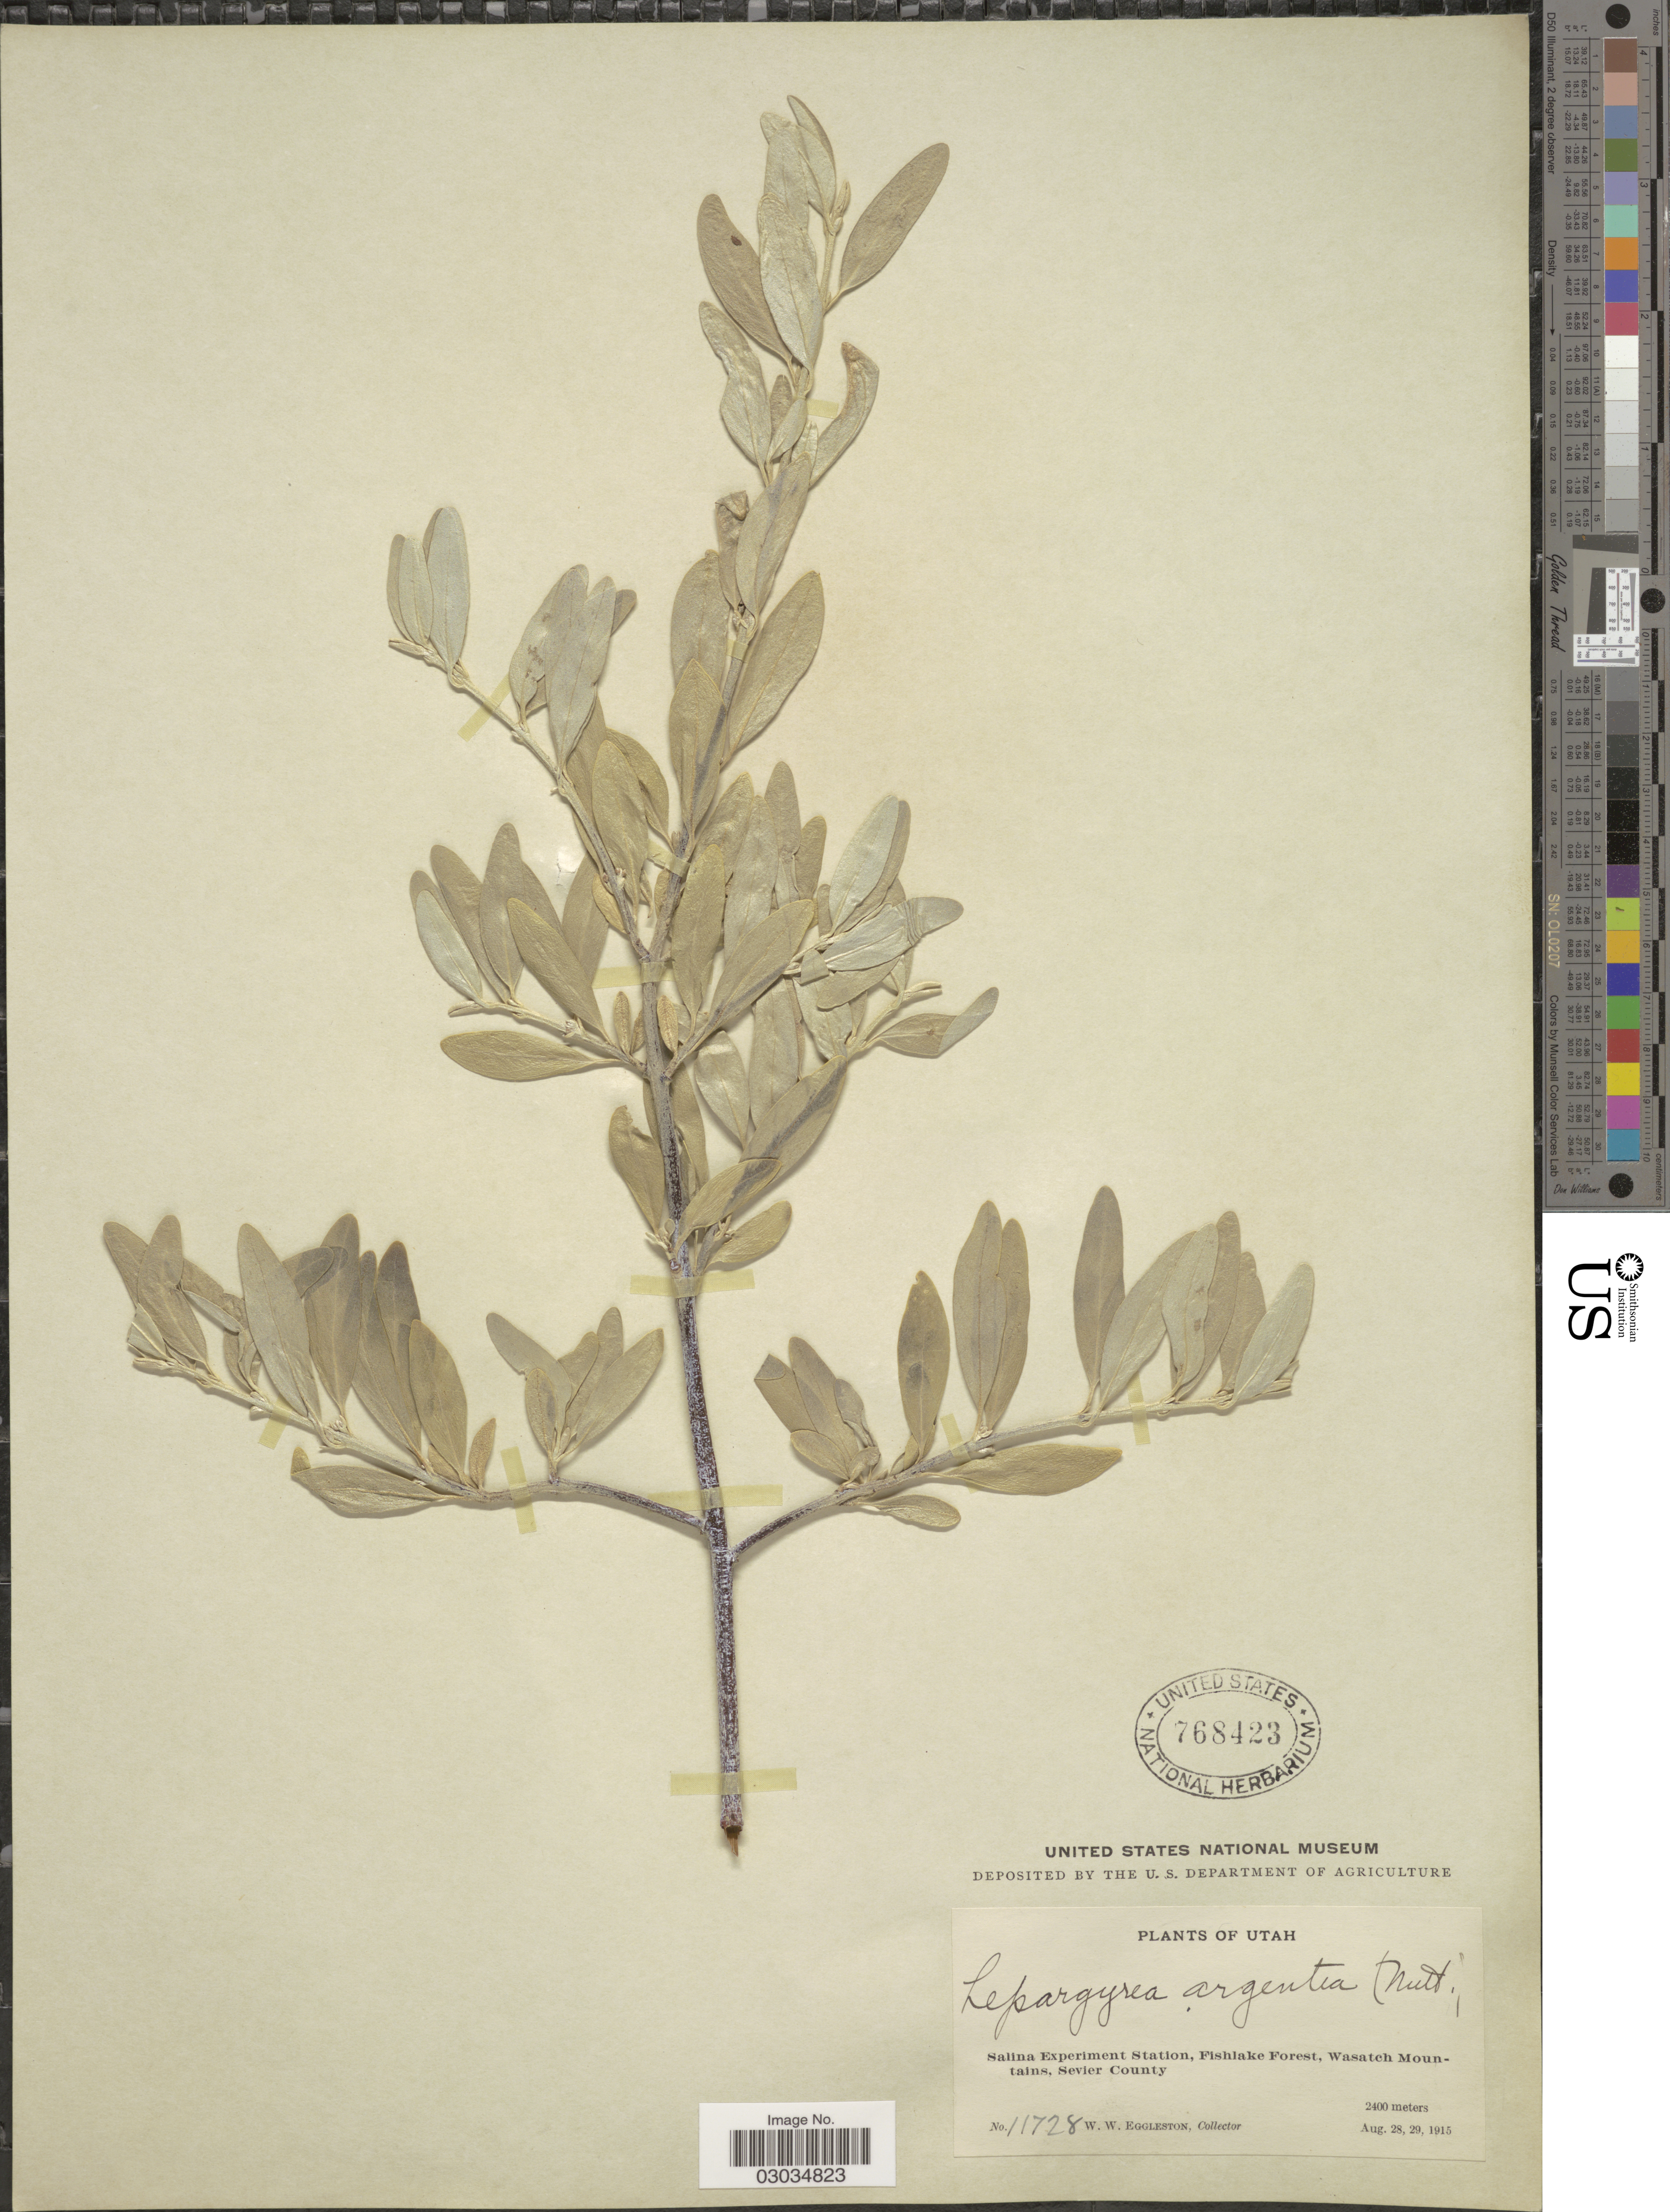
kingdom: Plantae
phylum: Tracheophyta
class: Magnoliopsida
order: Rosales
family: Elaeagnaceae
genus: Shepherdia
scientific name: Shepherdia argentea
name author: (Pursh) Nutt.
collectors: W. W. Eggleston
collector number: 11728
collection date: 1915-08-28/1915-08-29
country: United States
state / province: Utah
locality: Salina Experiment Station, Fishlake Forest, Wasatch Mountains, Sevier County.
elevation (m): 2400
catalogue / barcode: US 768423